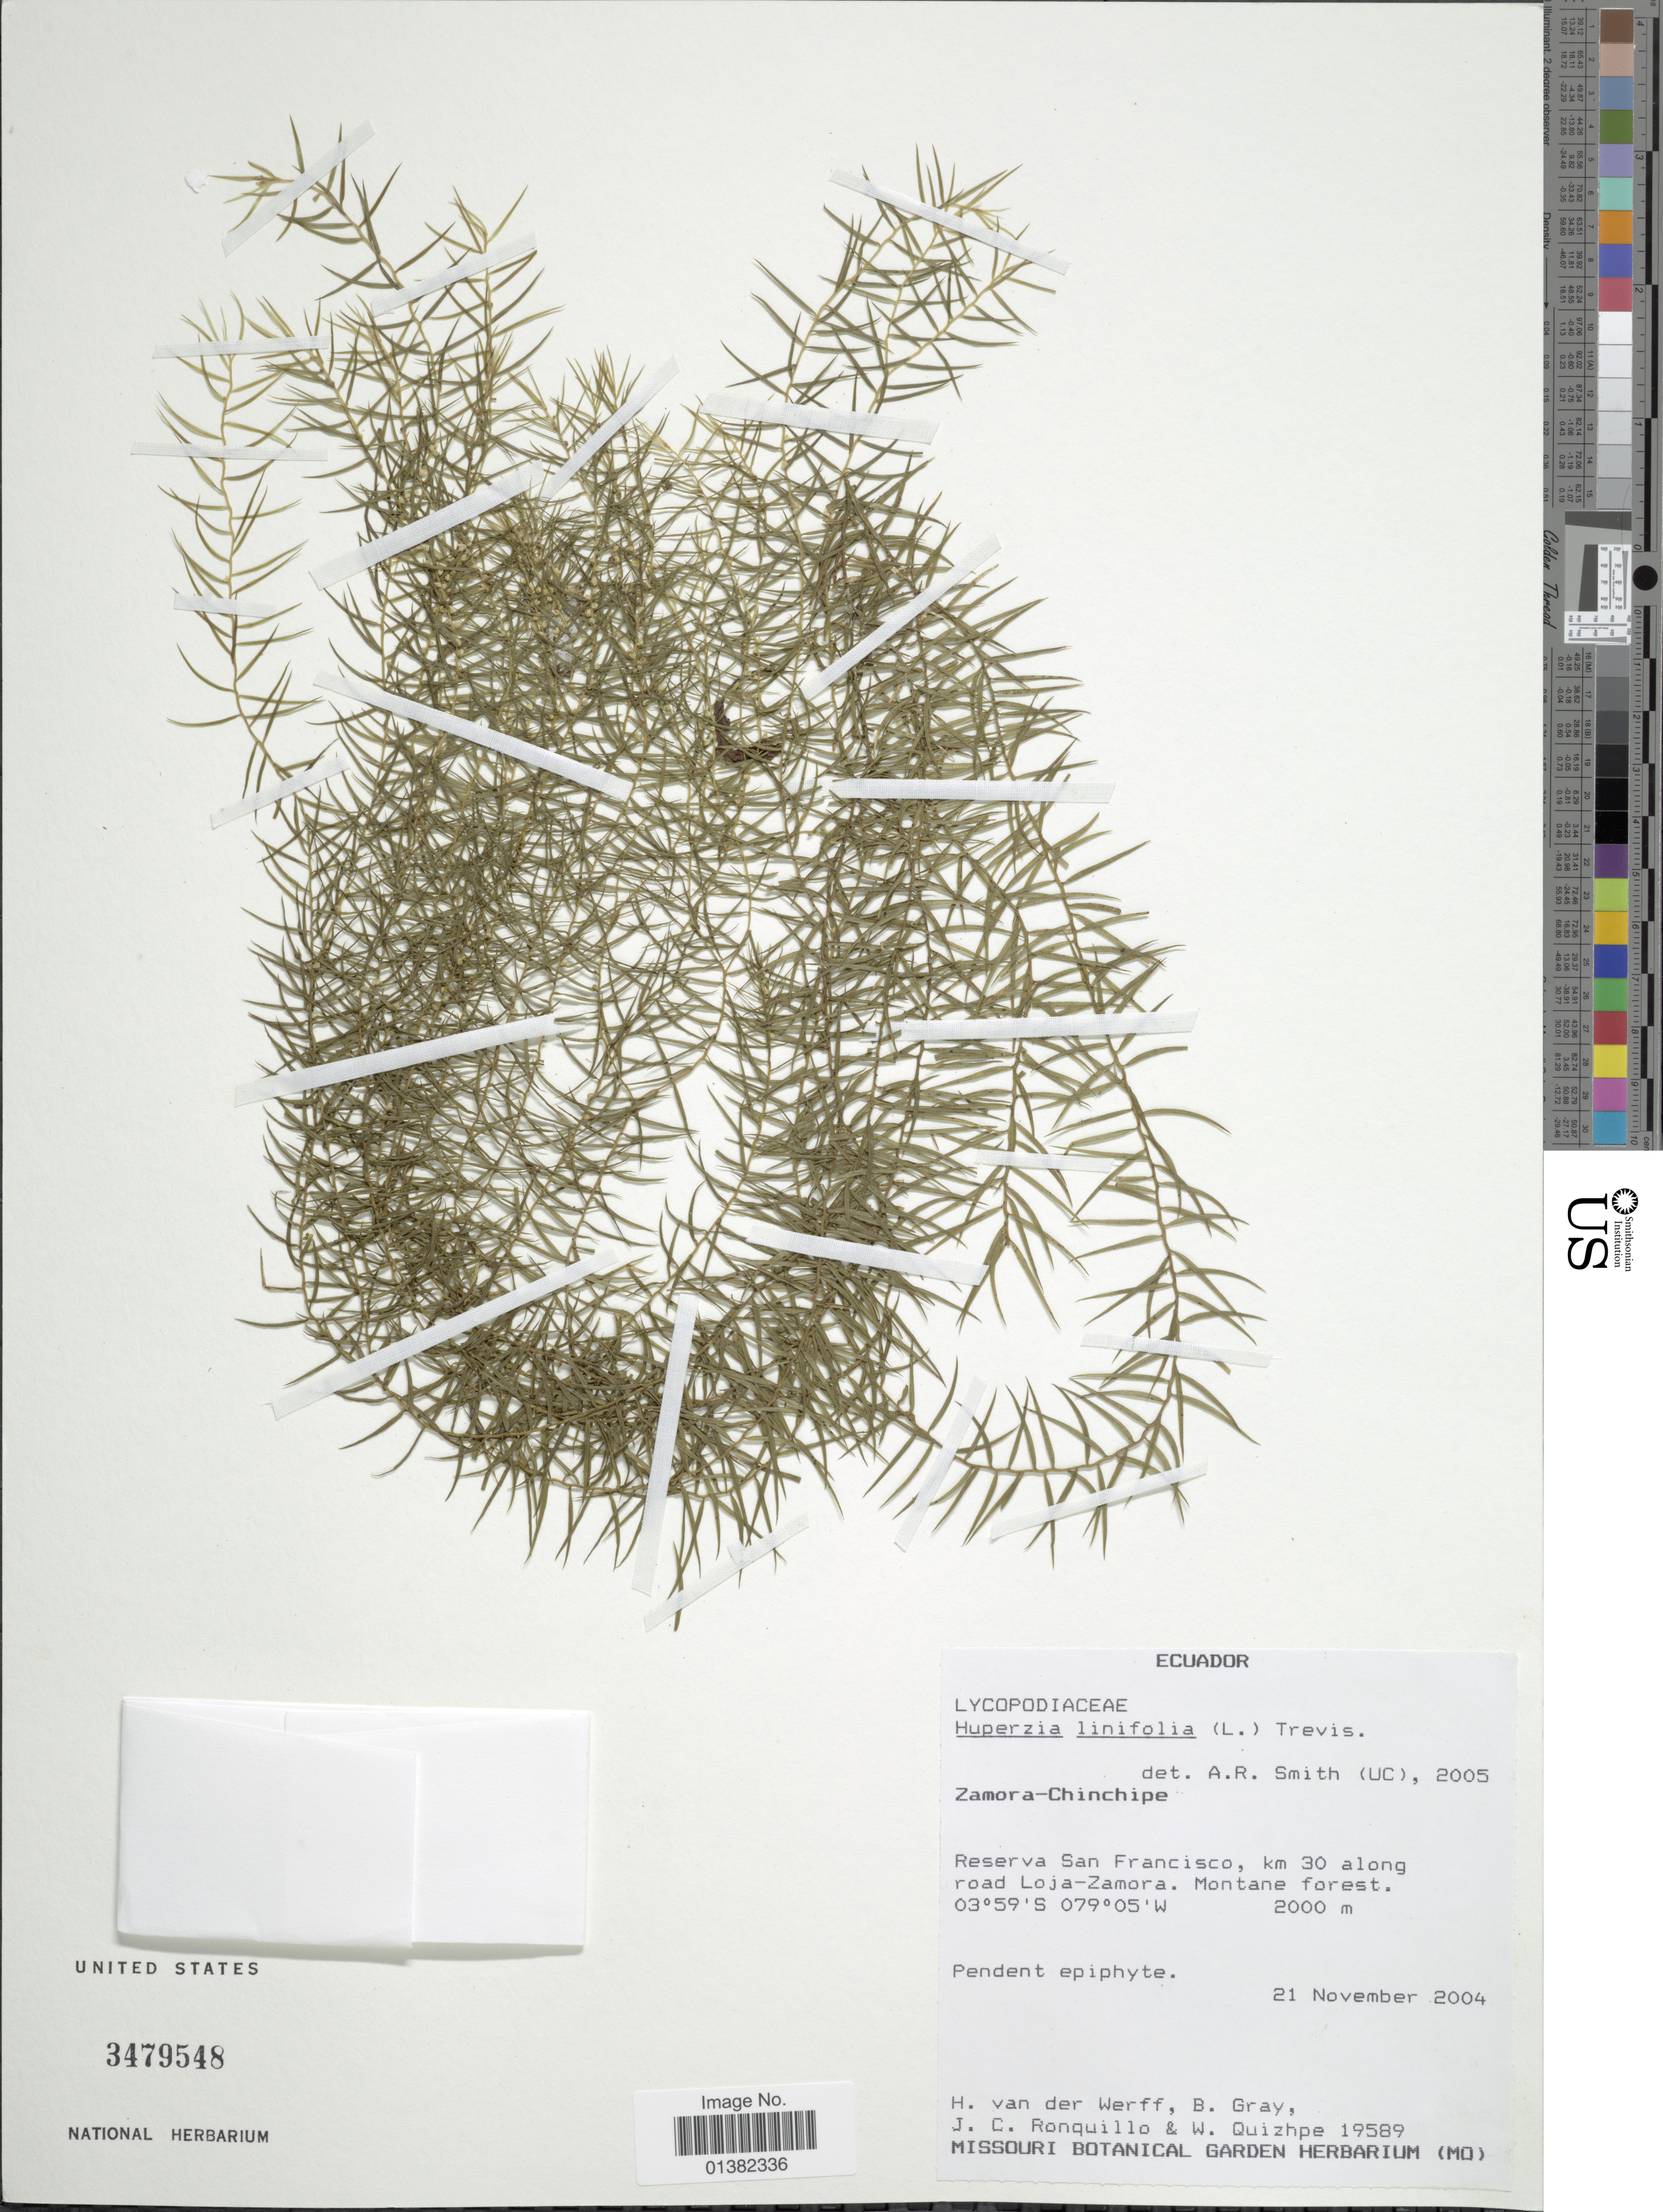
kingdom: Plantae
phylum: Tracheophyta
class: Lycopodiopsida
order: Lycopodiales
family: Lycopodiaceae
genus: Phlegmariurus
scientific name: Phlegmariurus linifolius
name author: (L.) B. Øllg.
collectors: H. van der Werff, B. Gray, J. Ronquillo & W. Quizhpe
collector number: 19589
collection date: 2004-11-21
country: Ecuador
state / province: Zamora-Chinchipe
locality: Reserva San Francisco, km 30 along road Loja-Zamora. Montane forest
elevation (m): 2000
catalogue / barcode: US 3479548